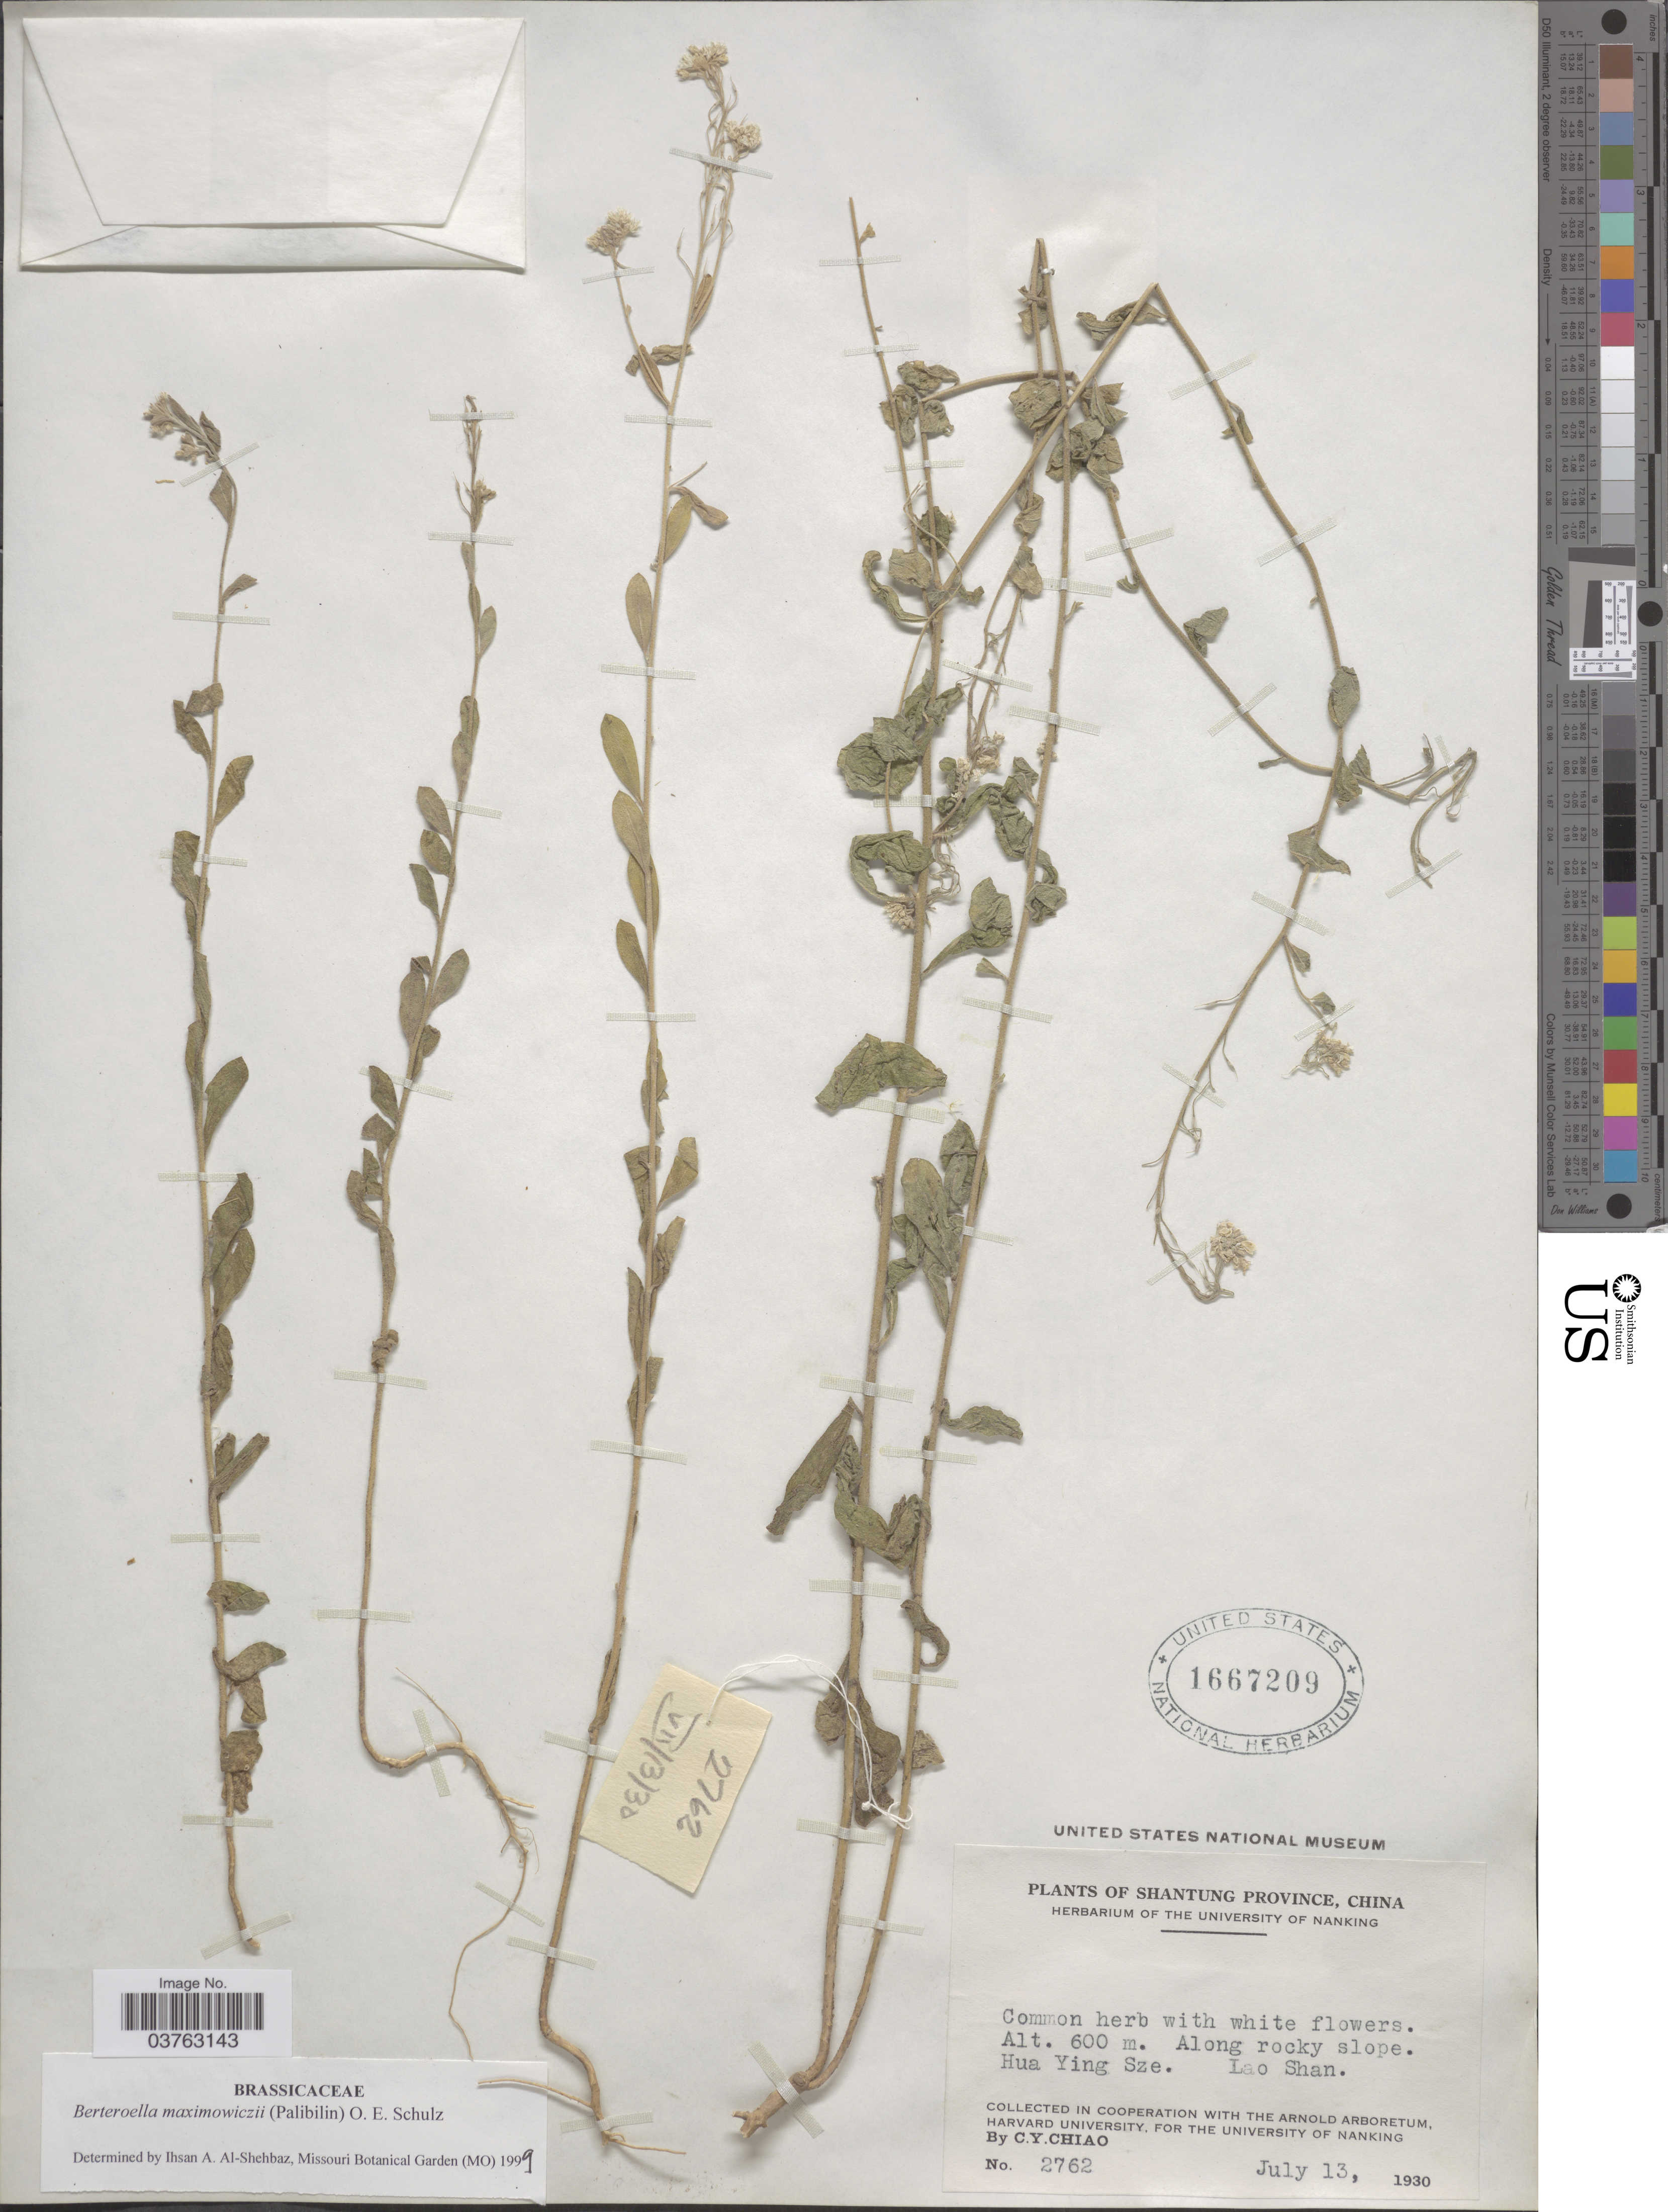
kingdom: Plantae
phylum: Tracheophyta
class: Magnoliopsida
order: Brassicales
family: Brassicaceae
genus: Berteroella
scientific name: Berteroella maximowiczii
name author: (Palib.) O.E. Schulz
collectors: C. Y. Chiao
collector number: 2762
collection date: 1930-07-13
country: China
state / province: Shandong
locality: Shantung Province. Along rocky slope. Hua Ying Sze. Lao Shan.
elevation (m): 600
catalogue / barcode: US 1667209